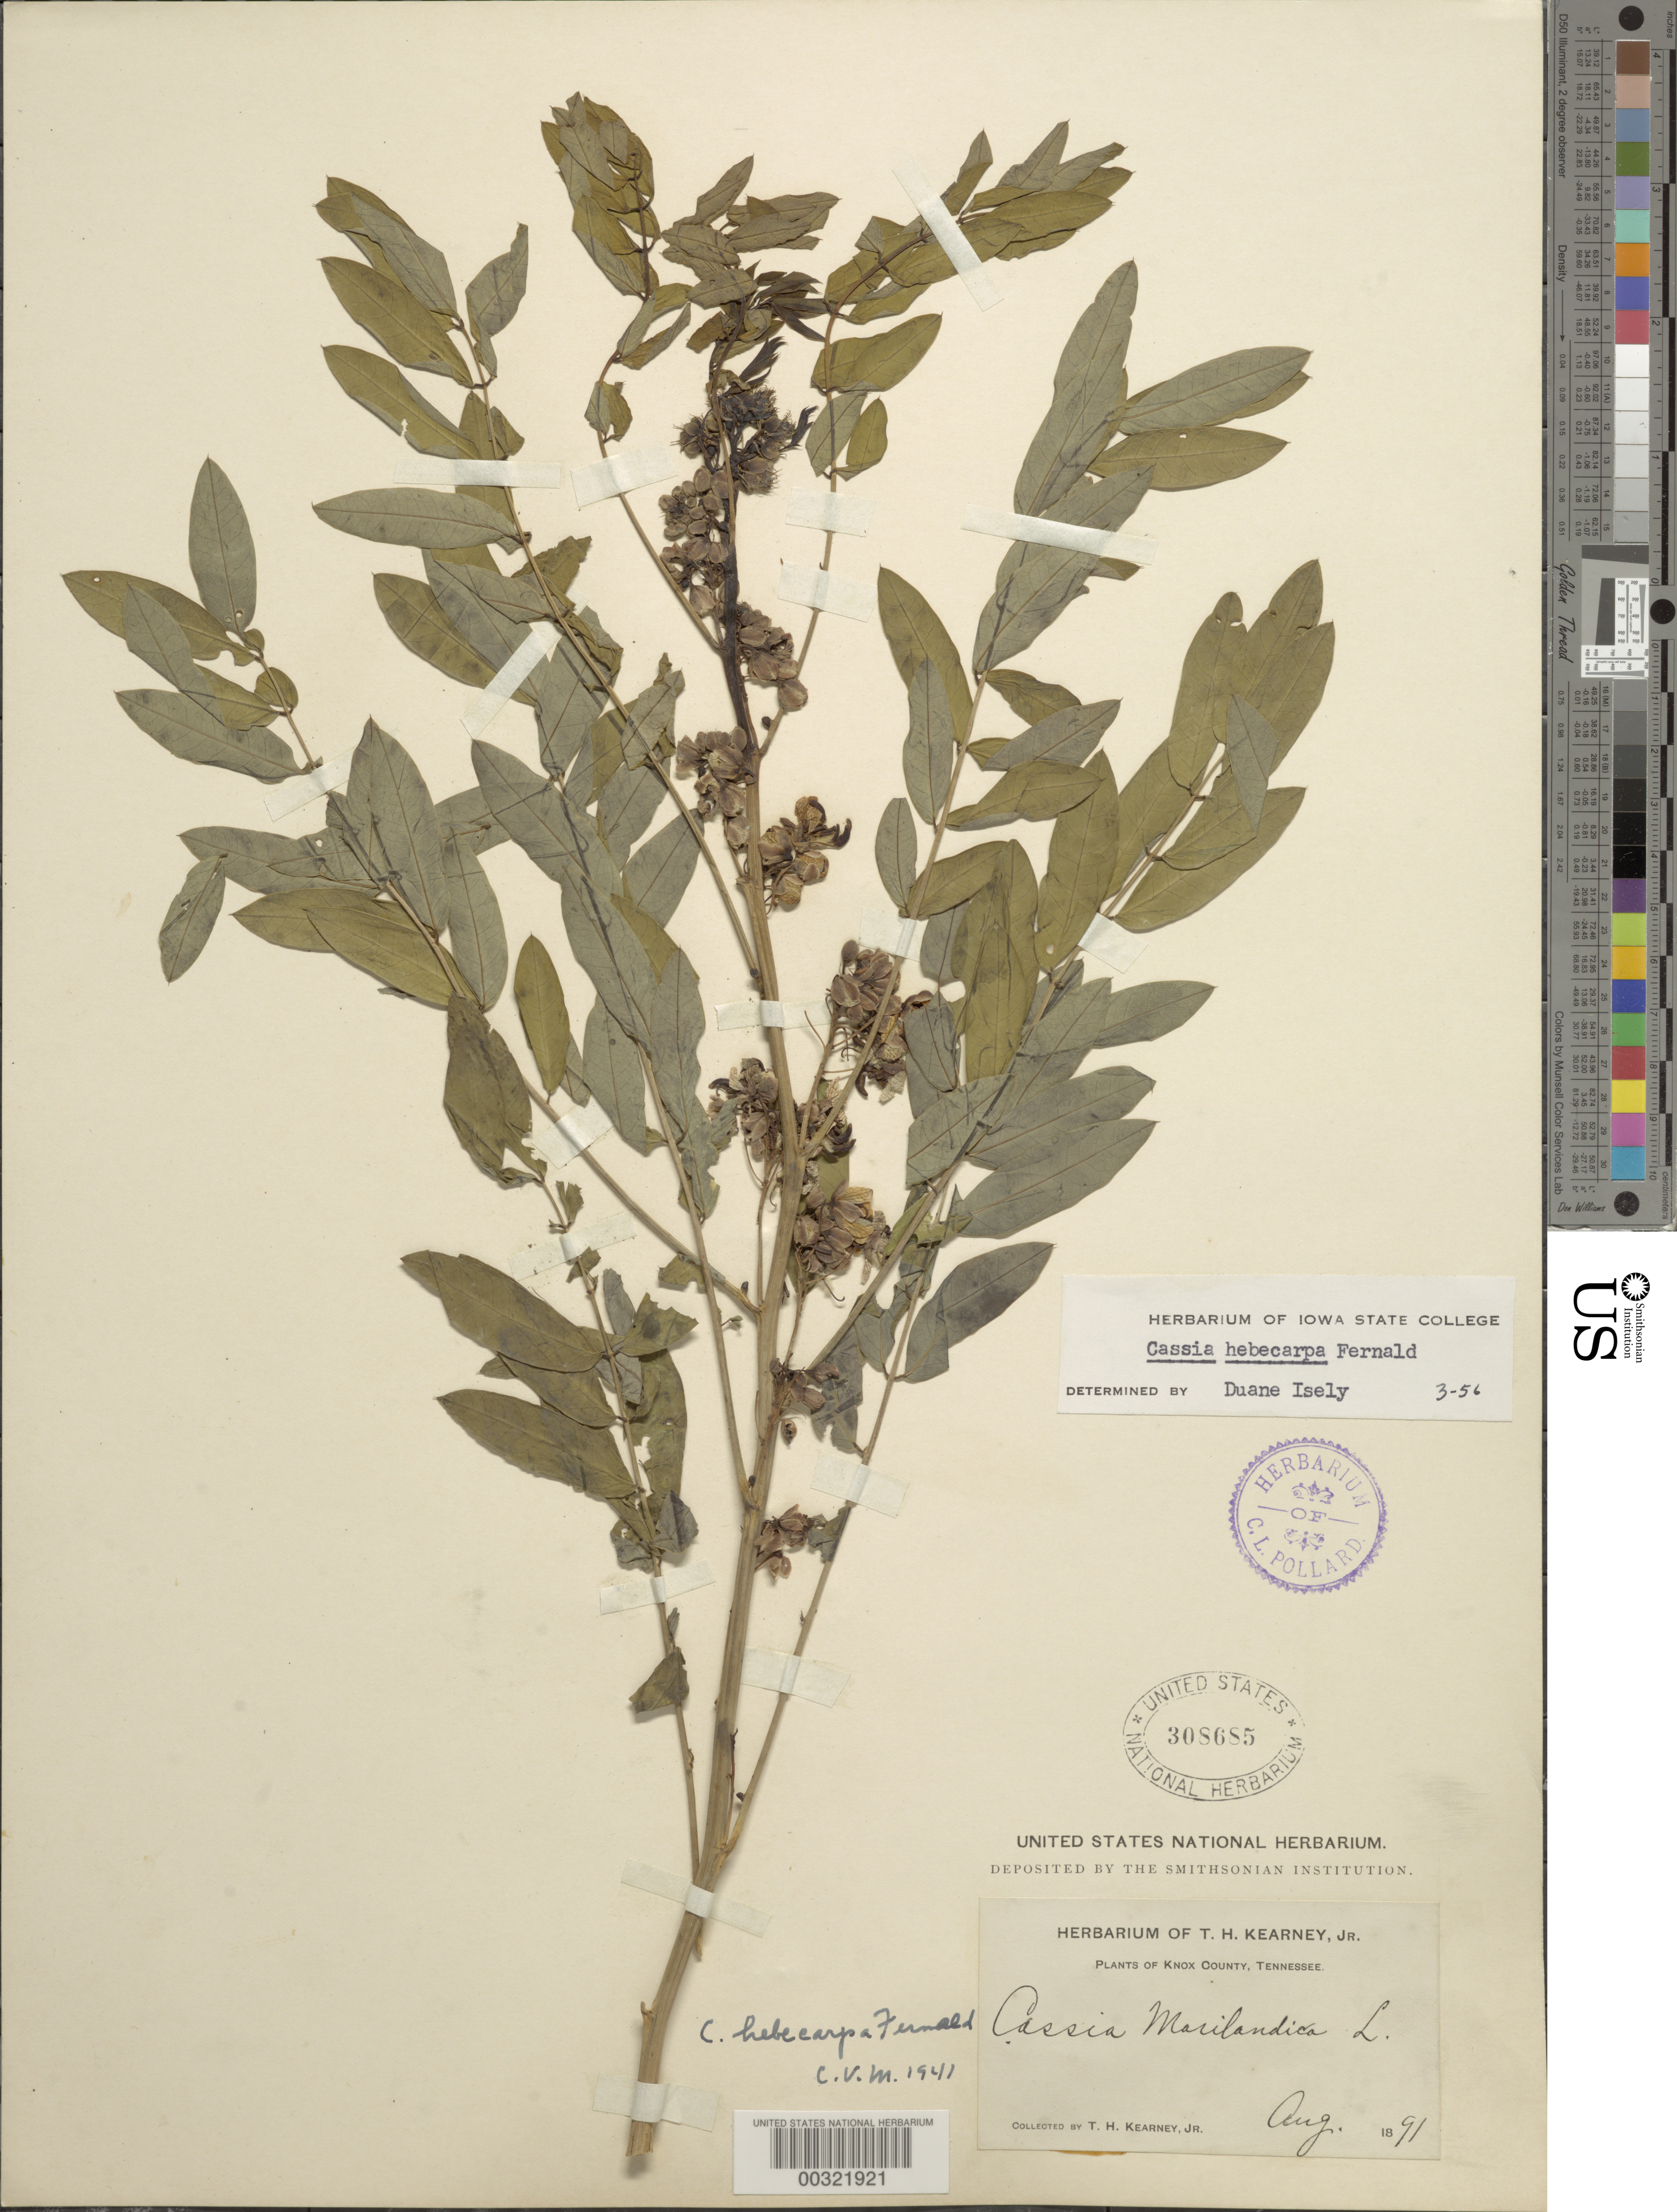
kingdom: Plantae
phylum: Tracheophyta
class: Magnoliopsida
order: Fabales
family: Fabaceae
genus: Senna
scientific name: Senna hebecarpa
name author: (Fernald) H.S. Irwin & Barneby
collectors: T. H. Kearney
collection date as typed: Aug 1891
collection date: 1891-08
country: United States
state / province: Tennessee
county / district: Knox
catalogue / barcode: US 308685